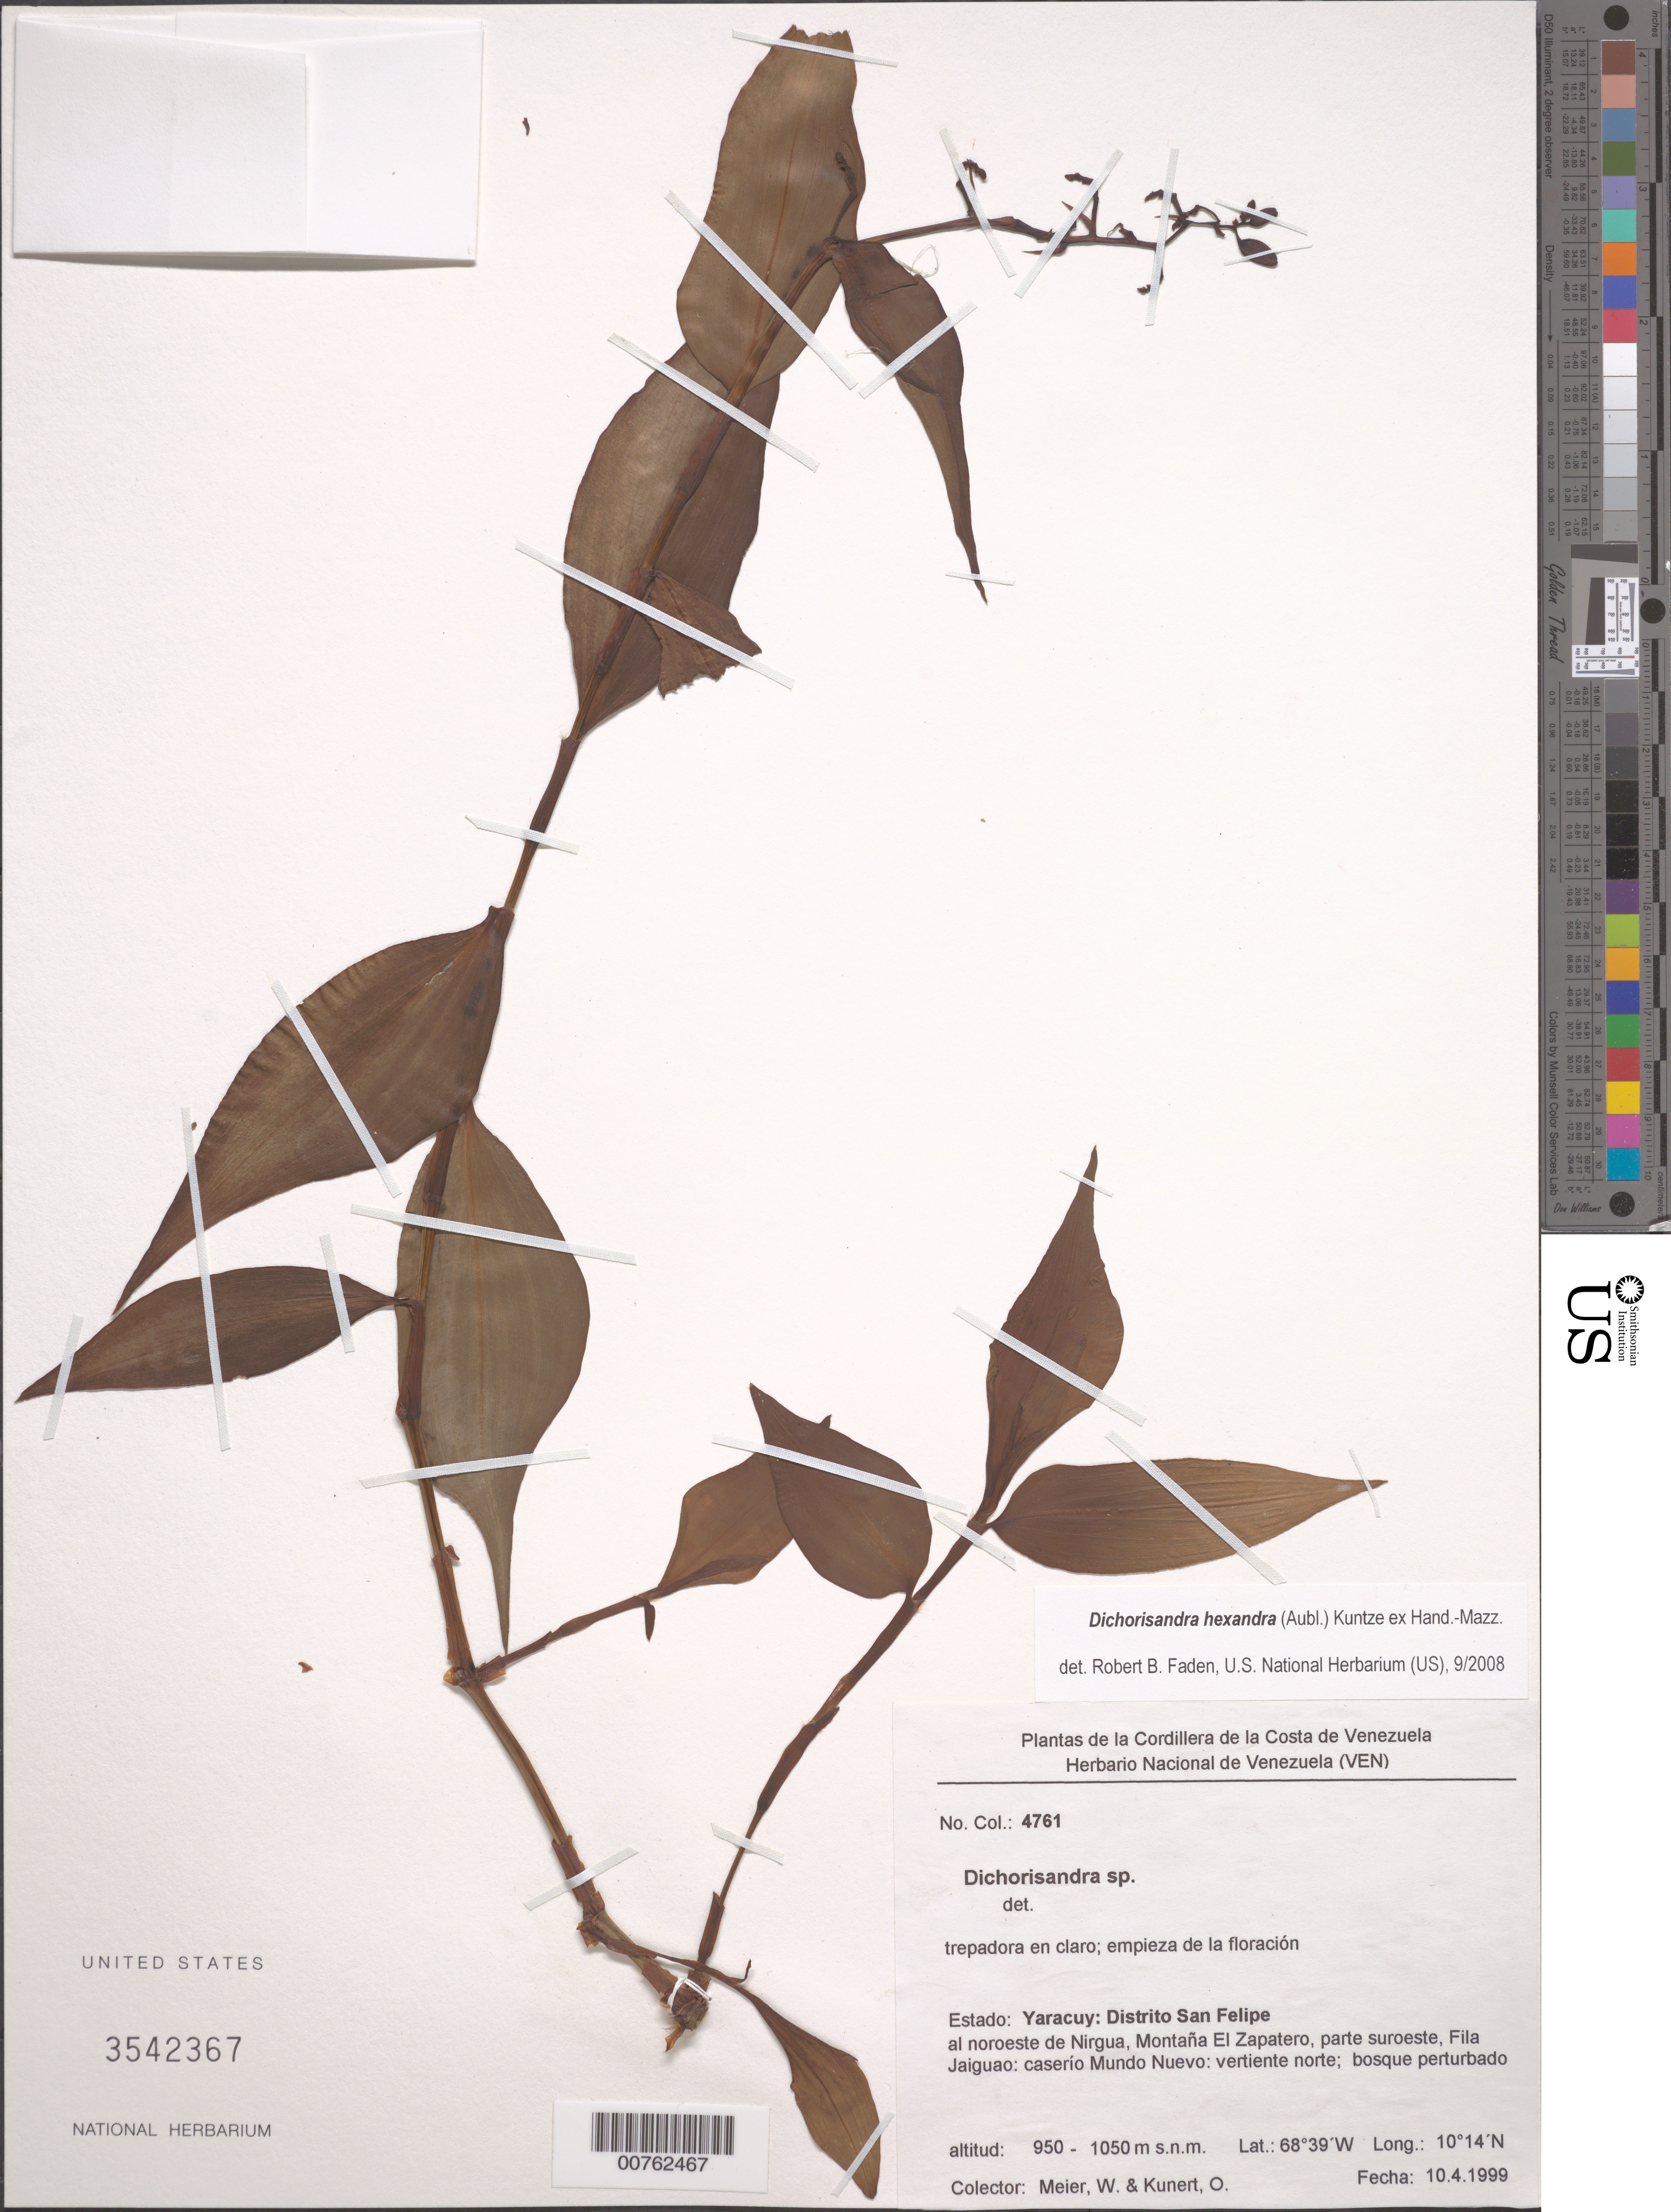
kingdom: Plantae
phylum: Tracheophyta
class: Liliopsida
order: Commelinales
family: Commelinaceae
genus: Dichorisandra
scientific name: Dichorisandra hexandra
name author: (Aubl.) Standl.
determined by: Faden, Robert B., (US), Smithsonian Institution - National Museum of Natural History (UNITED STATES)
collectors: W. Meier & O. Kunert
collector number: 4761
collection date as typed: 10 Apr 1999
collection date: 1999-04-10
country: Venezuela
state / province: Yaracuy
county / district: San Felipe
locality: al noroeste de Nirgua, Montana El Zapatero, parte suroeste, Fila Jaiguao: caserio Mundo Nuevo: vertiente norte; bosque perturbado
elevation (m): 950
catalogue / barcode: US 3542367